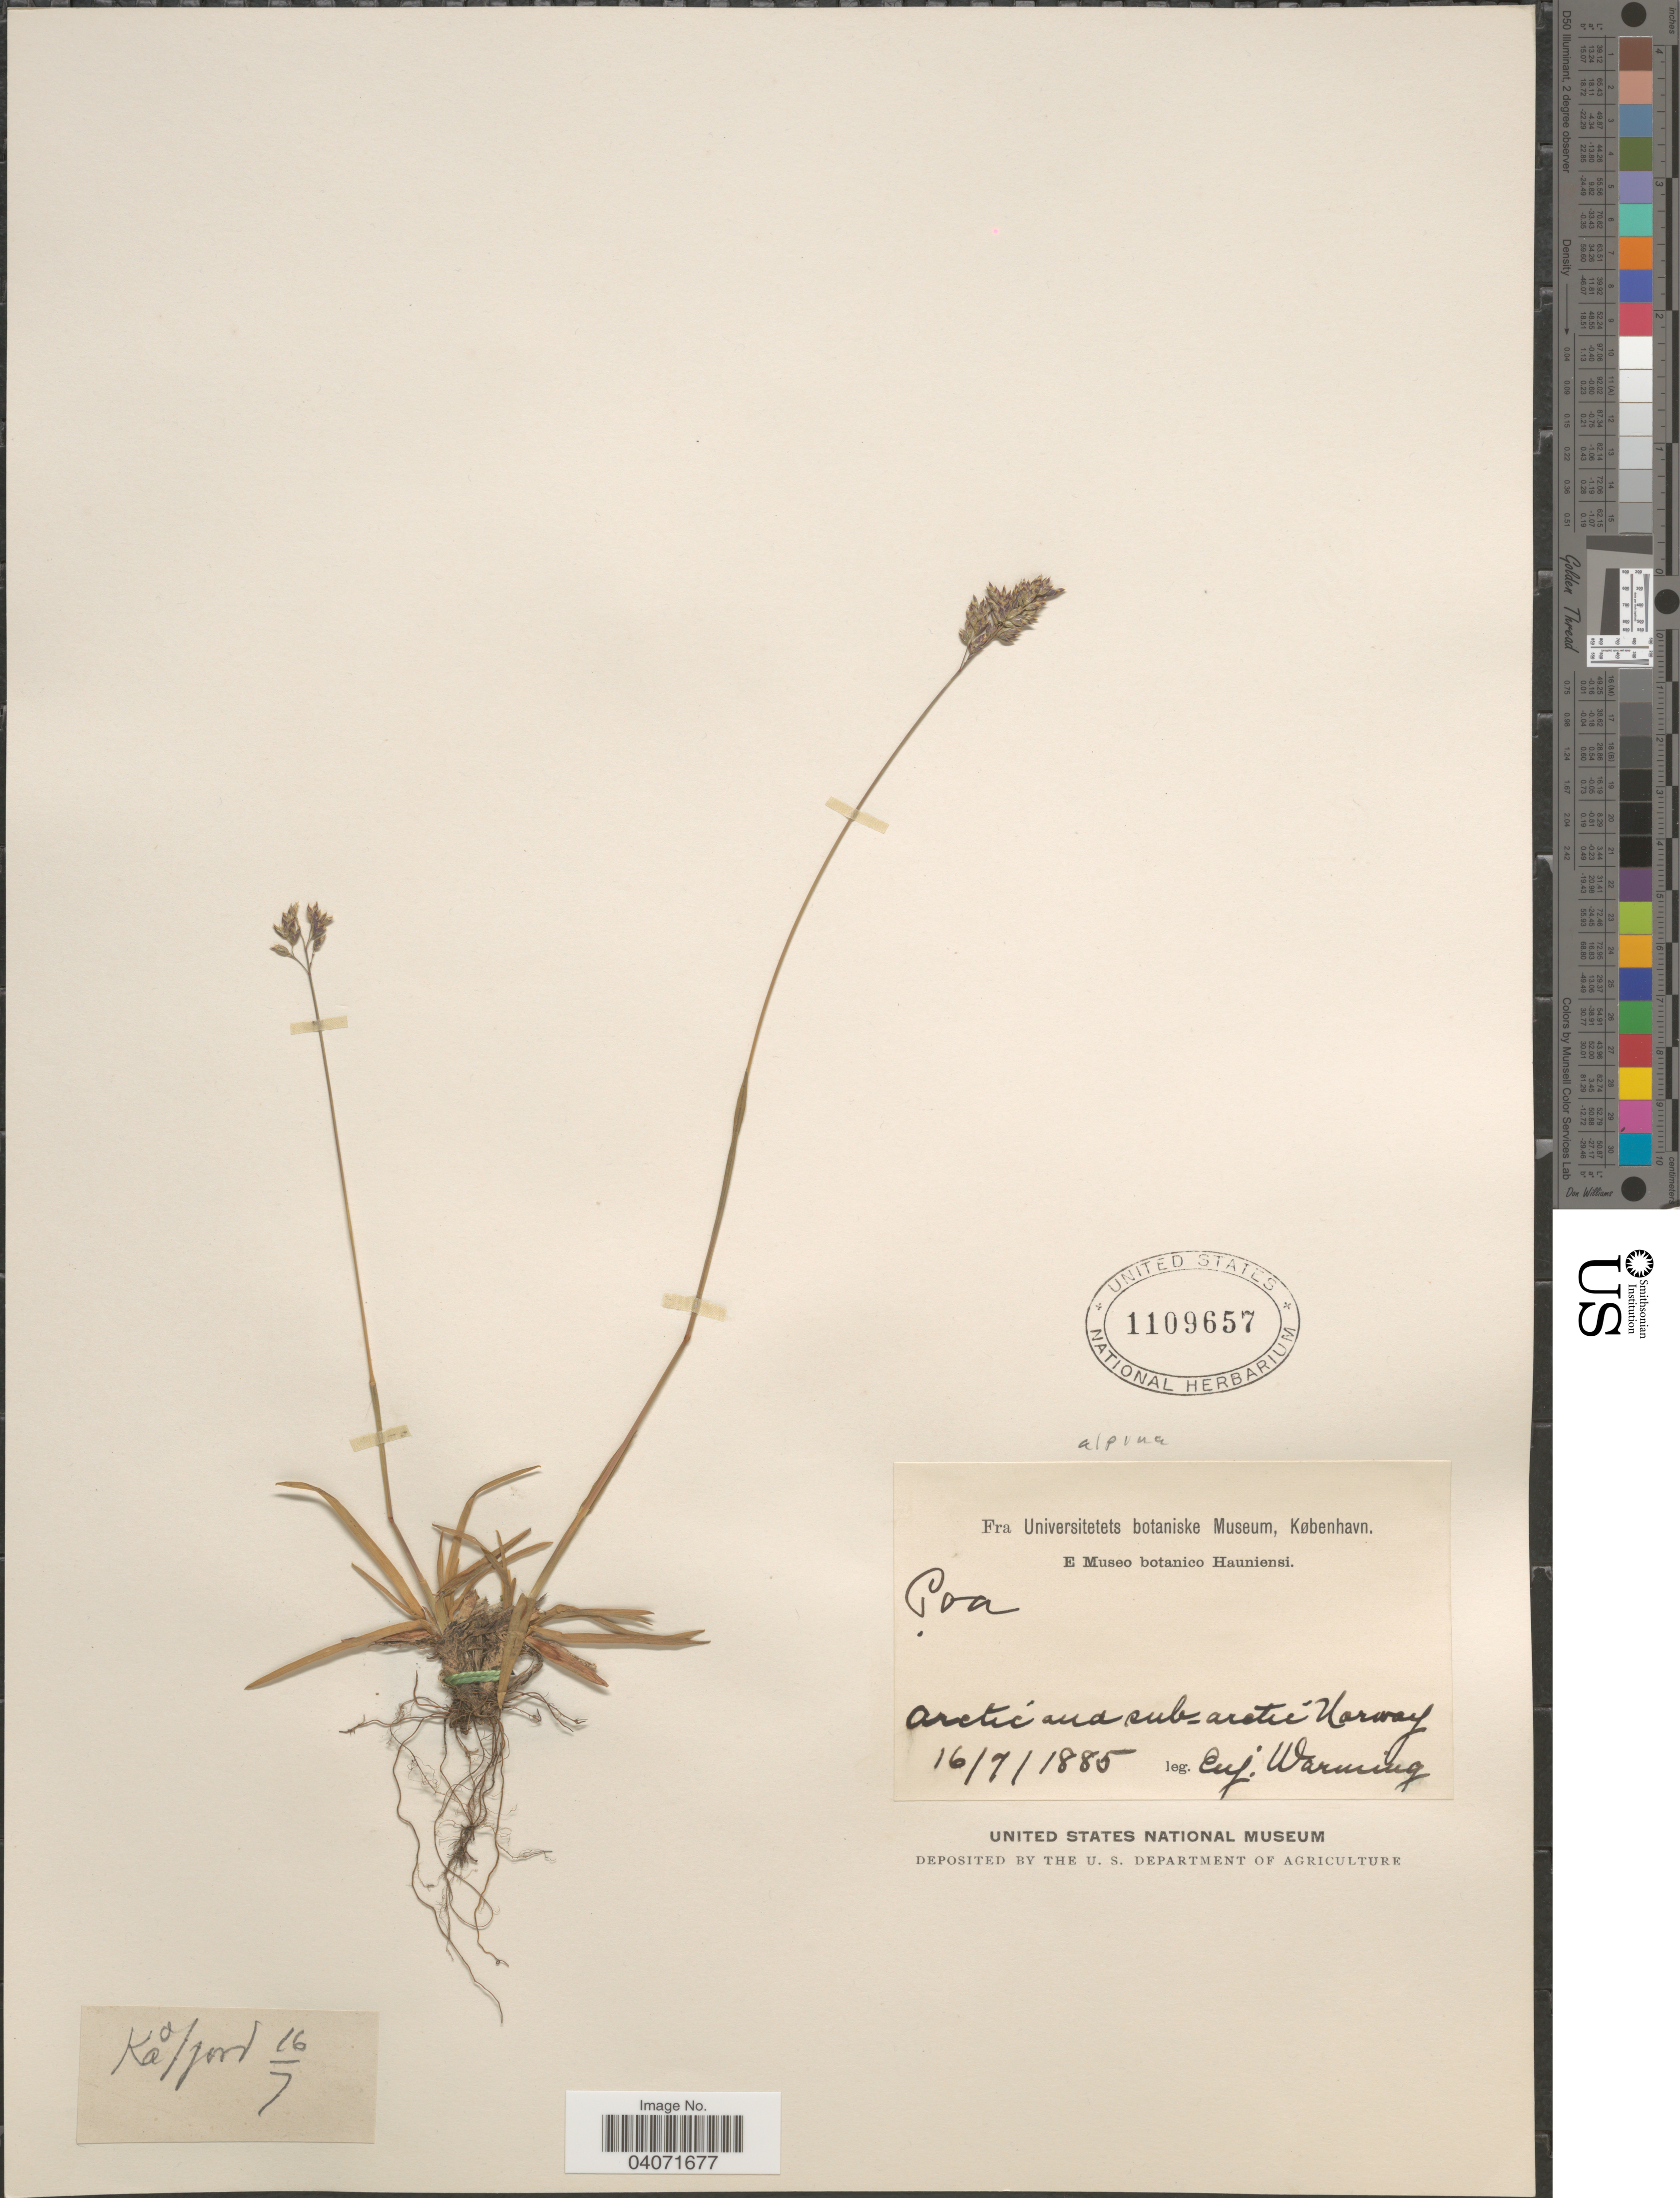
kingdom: Plantae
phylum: Tracheophyta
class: Liliopsida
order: Poales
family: Poaceae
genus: Poa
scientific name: Poa alpina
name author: L.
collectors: E. Warming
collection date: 1885-07-16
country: Norway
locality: Kåfjord. Arctic and sub. arctic Norway.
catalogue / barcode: US 1109657